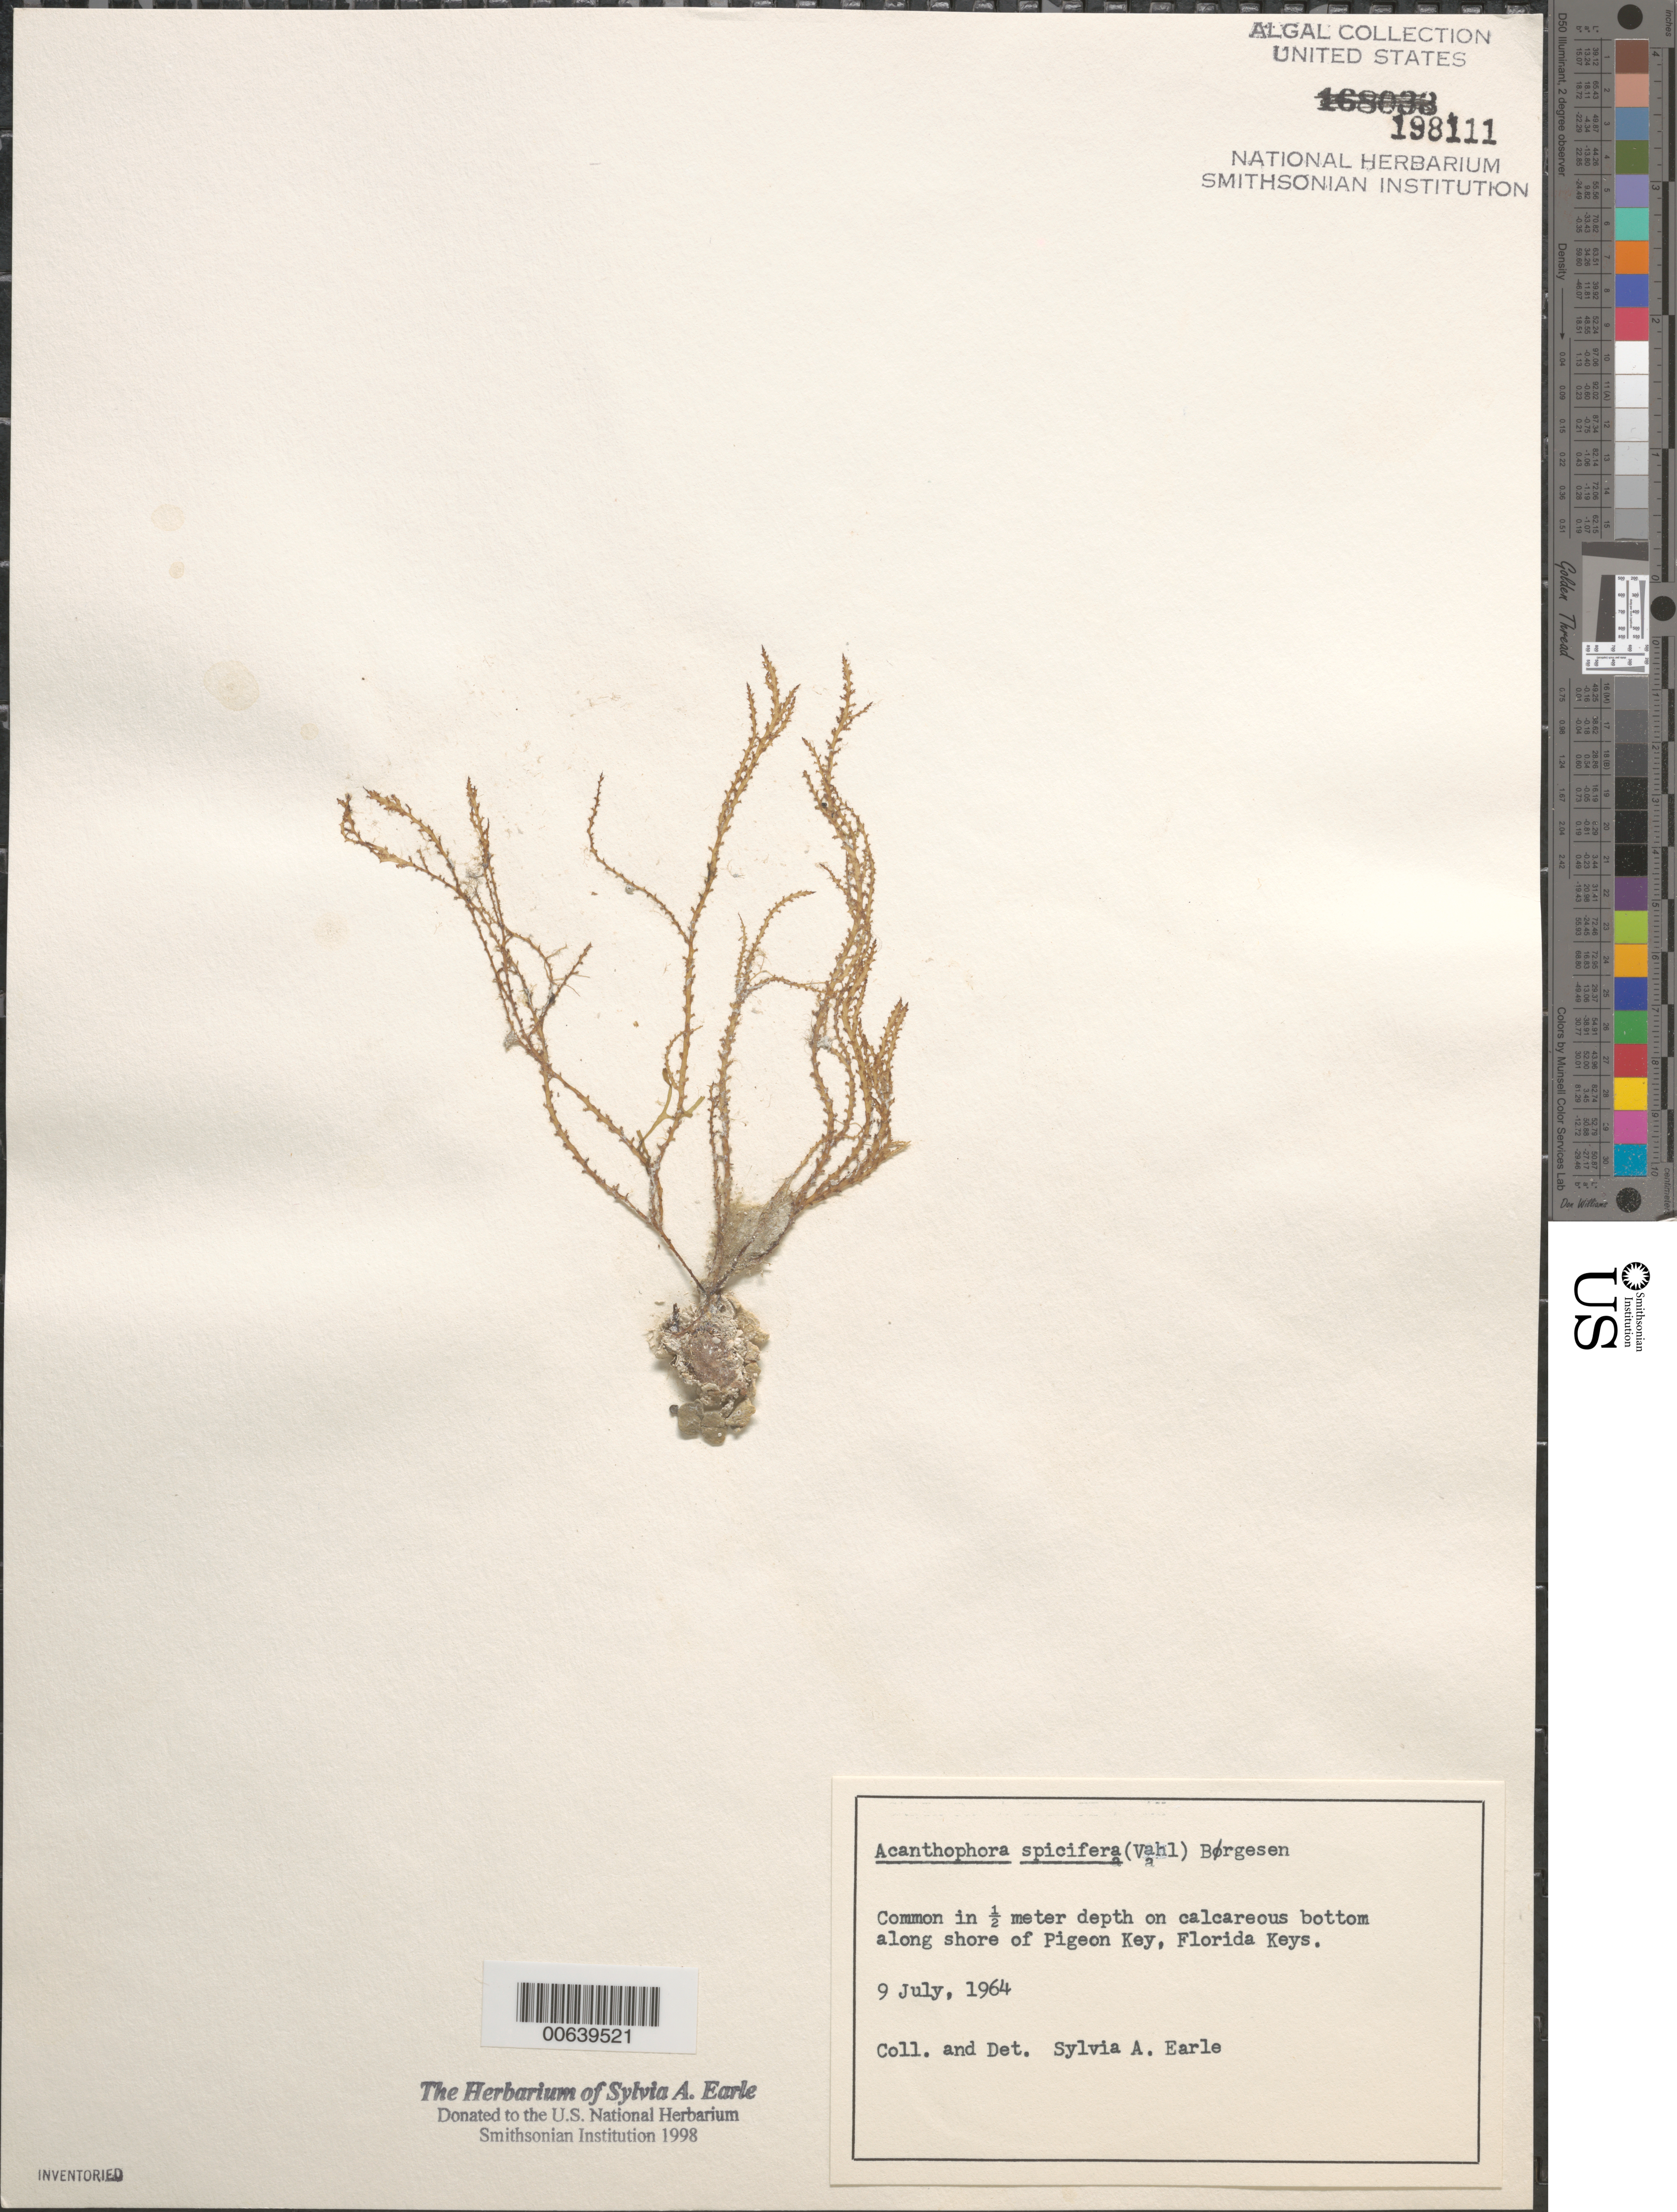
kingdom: Plantae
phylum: Rhodophyta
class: Florideophyceae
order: Ceramiales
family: Rhodomelaceae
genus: Acanthophora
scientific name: Acanthophora spicifera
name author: (Vahl) Børgesen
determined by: Earle, S. A.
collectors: S. A. Earle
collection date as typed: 09 Jul 1964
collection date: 1964-07-09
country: United States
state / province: Florida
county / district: Monroe County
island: Pigeon Key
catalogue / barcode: US 198111